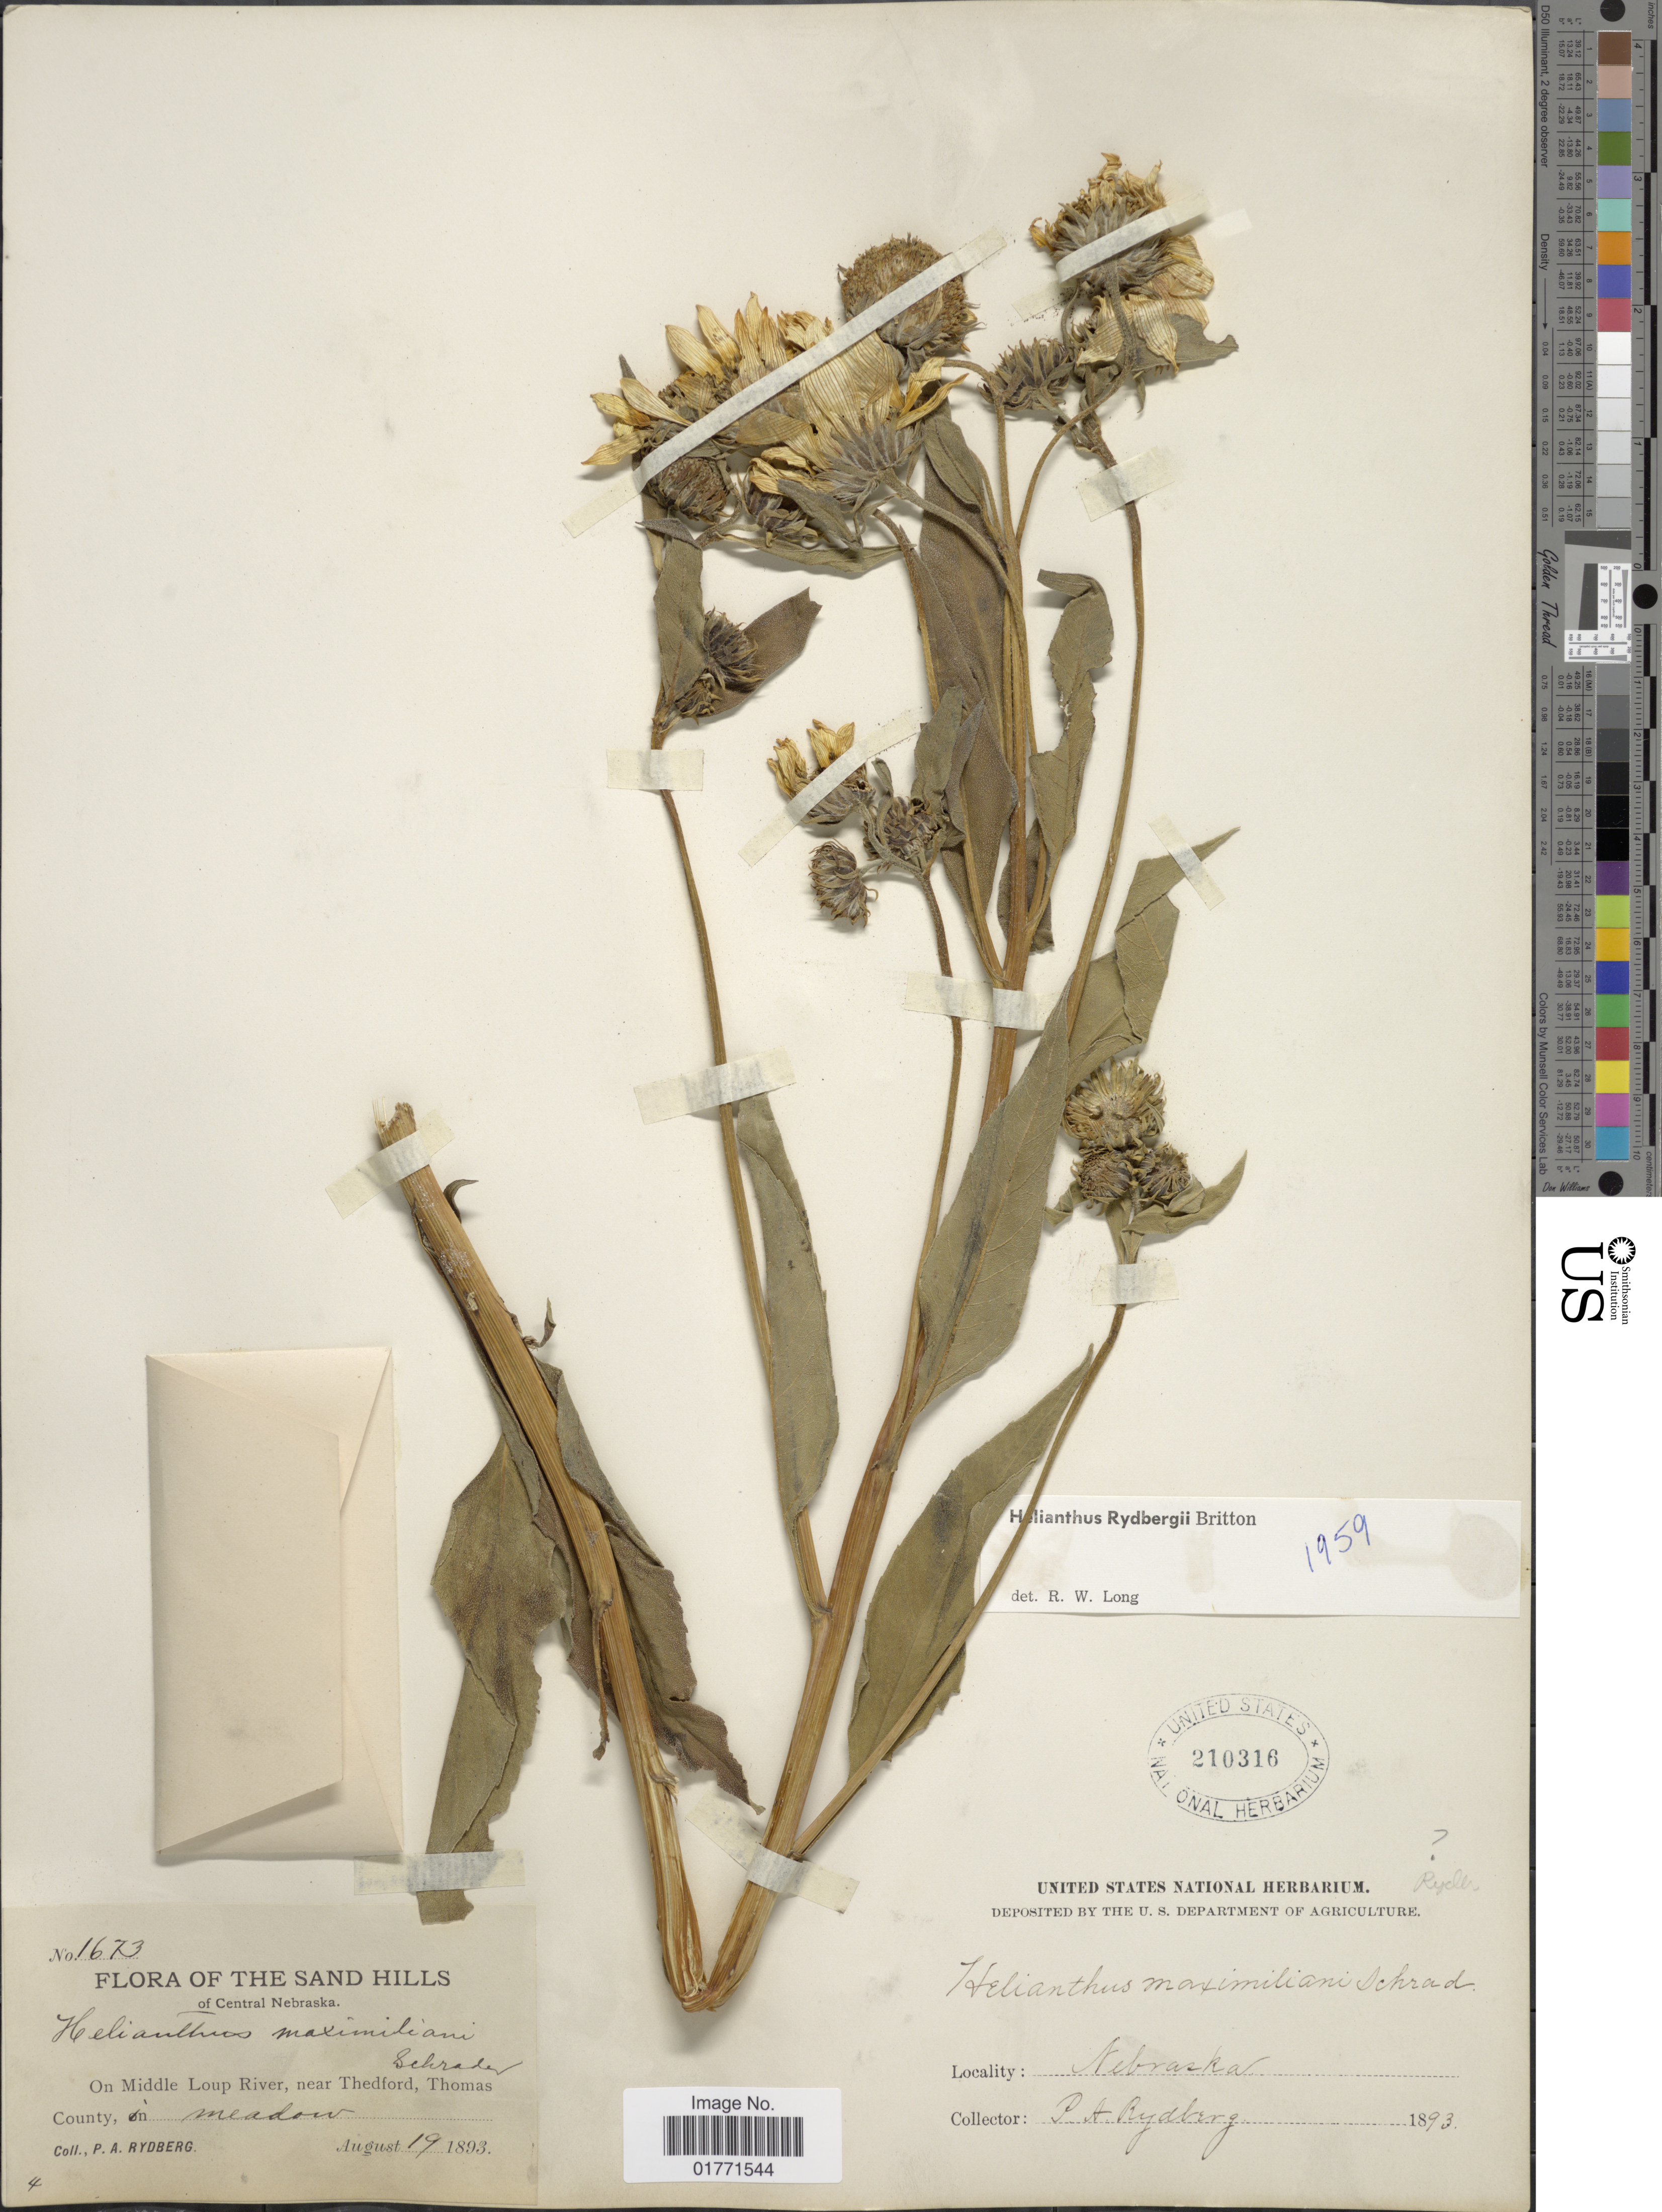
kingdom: Plantae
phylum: Tracheophyta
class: Magnoliopsida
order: Asterales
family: Asteraceae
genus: Helianthus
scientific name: Helianthus rydbergi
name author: Britton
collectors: P. A. Rydberg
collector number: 1673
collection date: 1893-08-19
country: United States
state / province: Nebraska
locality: Sand Hills of Central Nebraska. On Middle Loup River, near Thedford, Thomas County, in meadow.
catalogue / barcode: US 210316